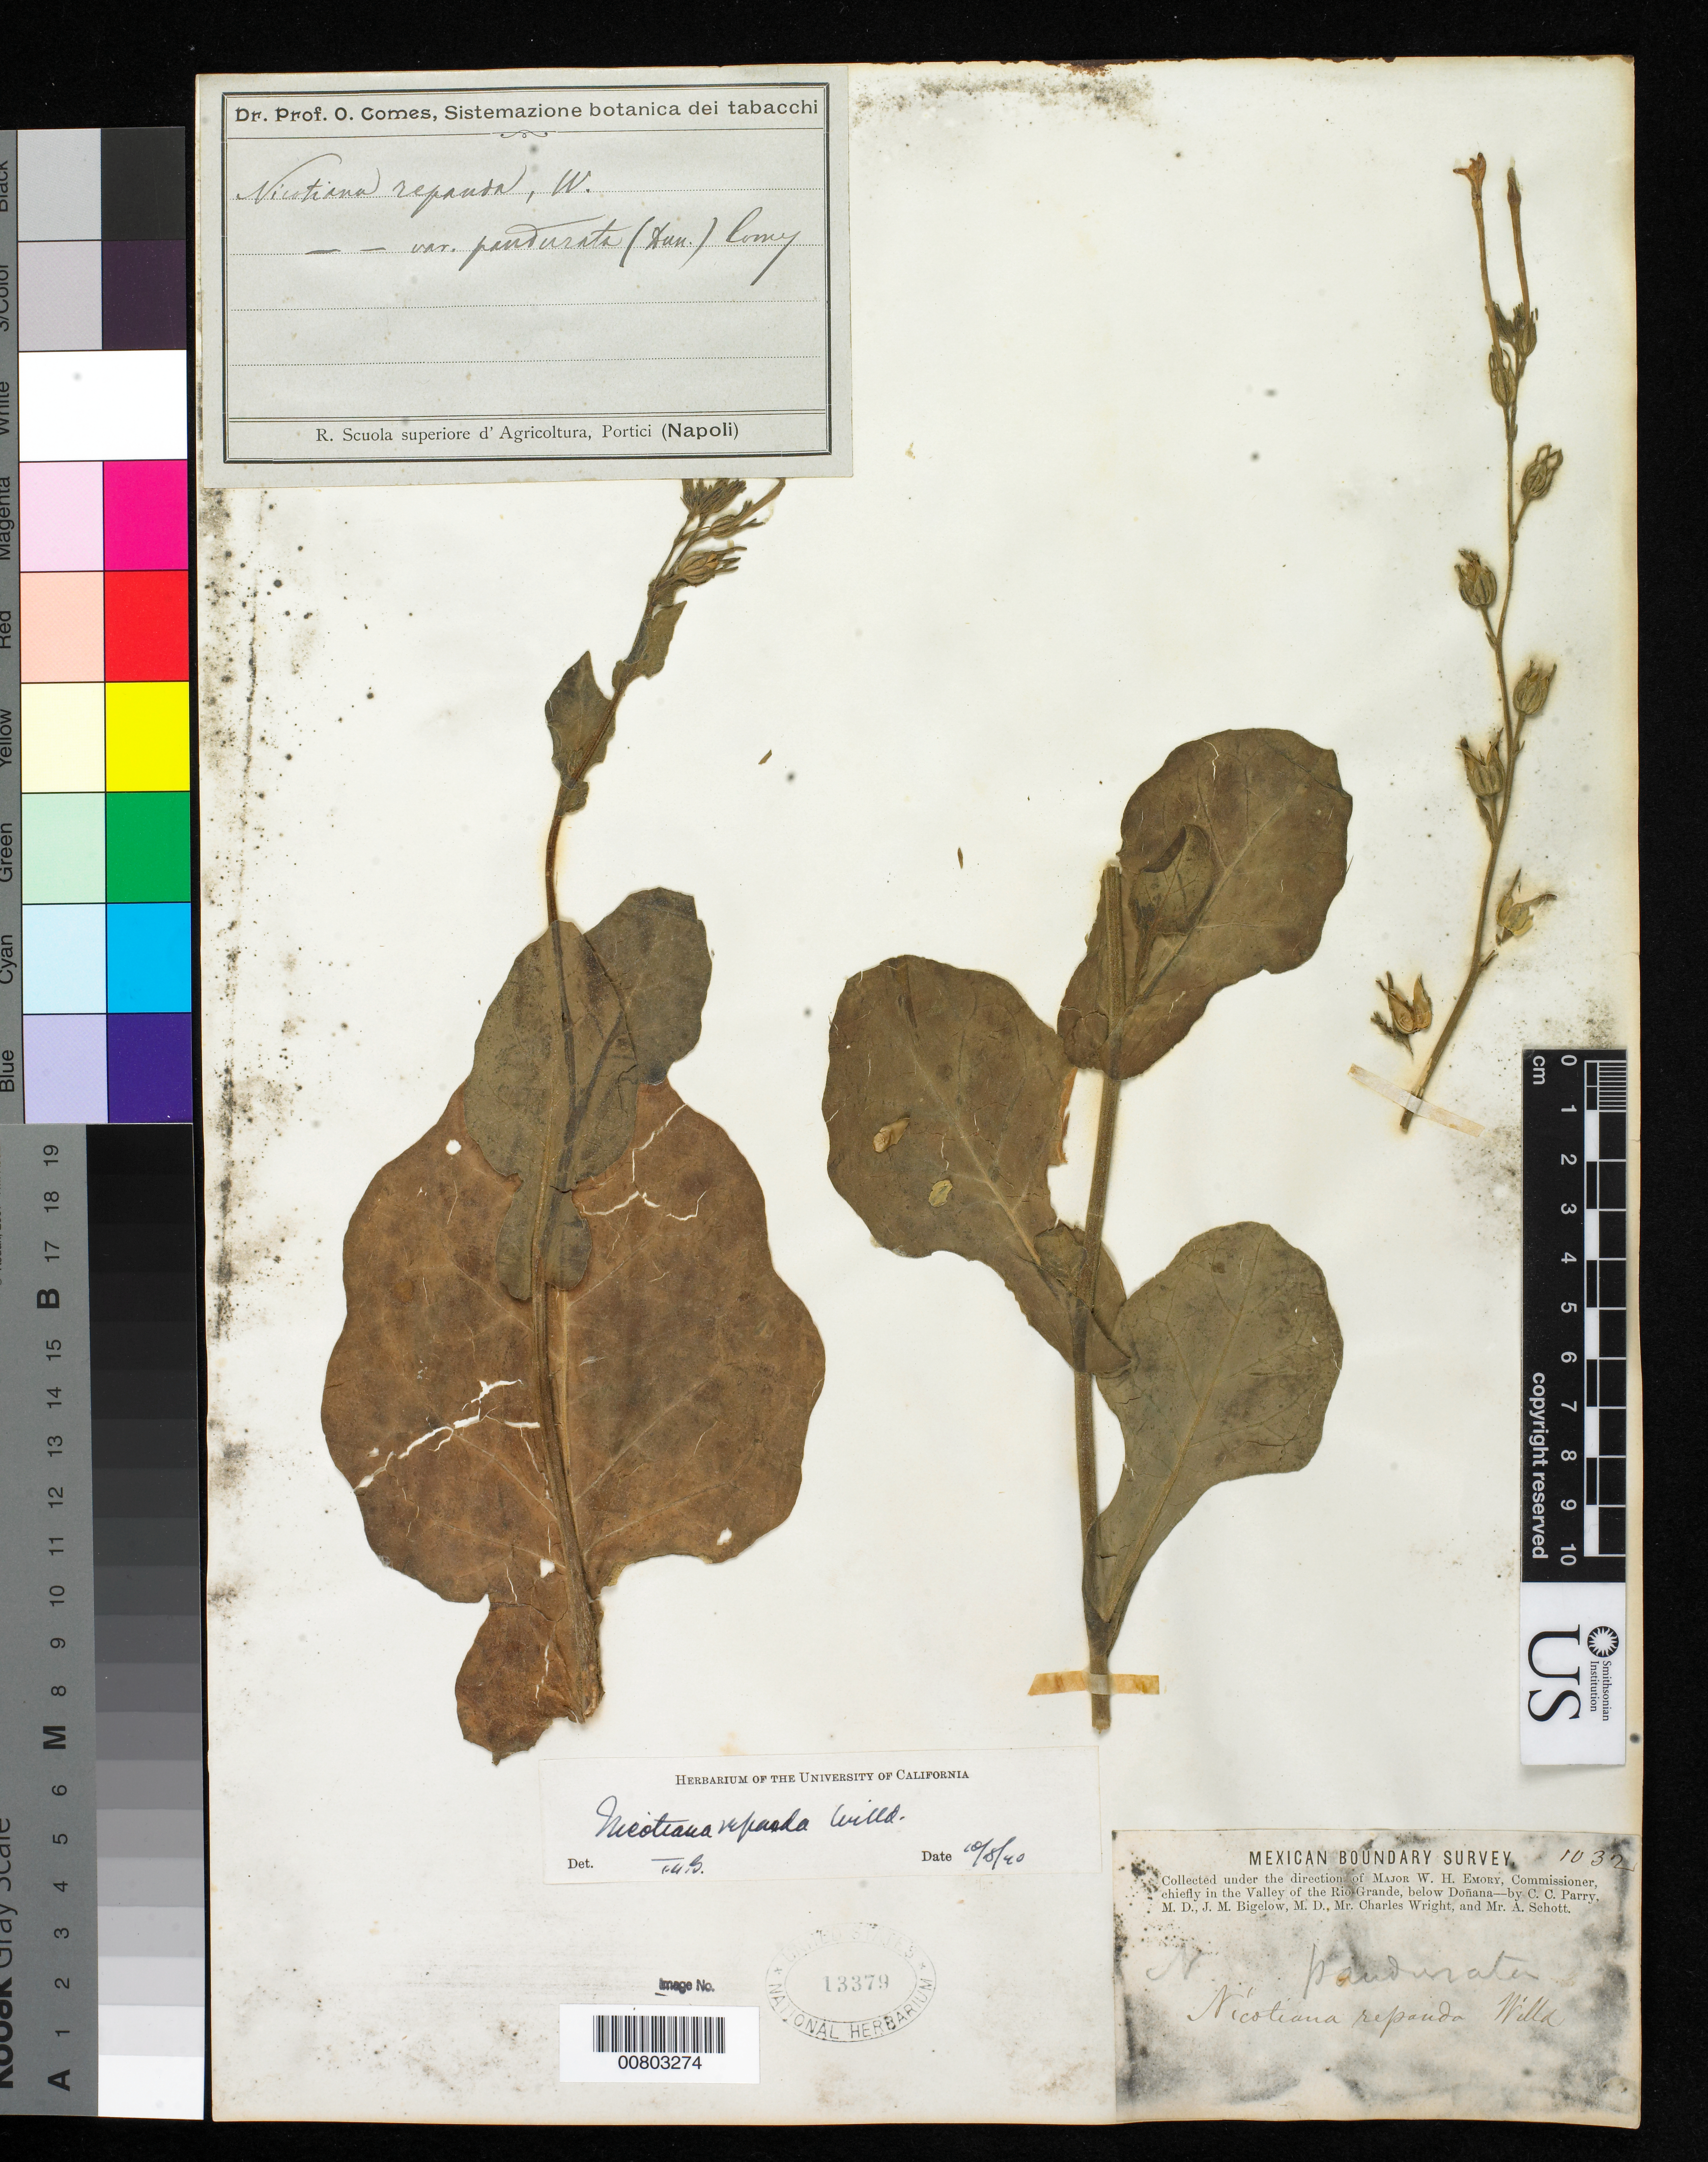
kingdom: Plantae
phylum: Tracheophyta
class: Magnoliopsida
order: Solanales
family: Solanaceae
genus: Nicotiana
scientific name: Nicotiana repanda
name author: Willd. ex Lehm.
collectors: C. C. Parry, J. M. Bigelow, C. Wright & A. C. V. Schott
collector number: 1032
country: United States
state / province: New Mexico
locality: Valley of the Rio Grande, below Doñana, New Mexico.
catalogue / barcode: US 13379